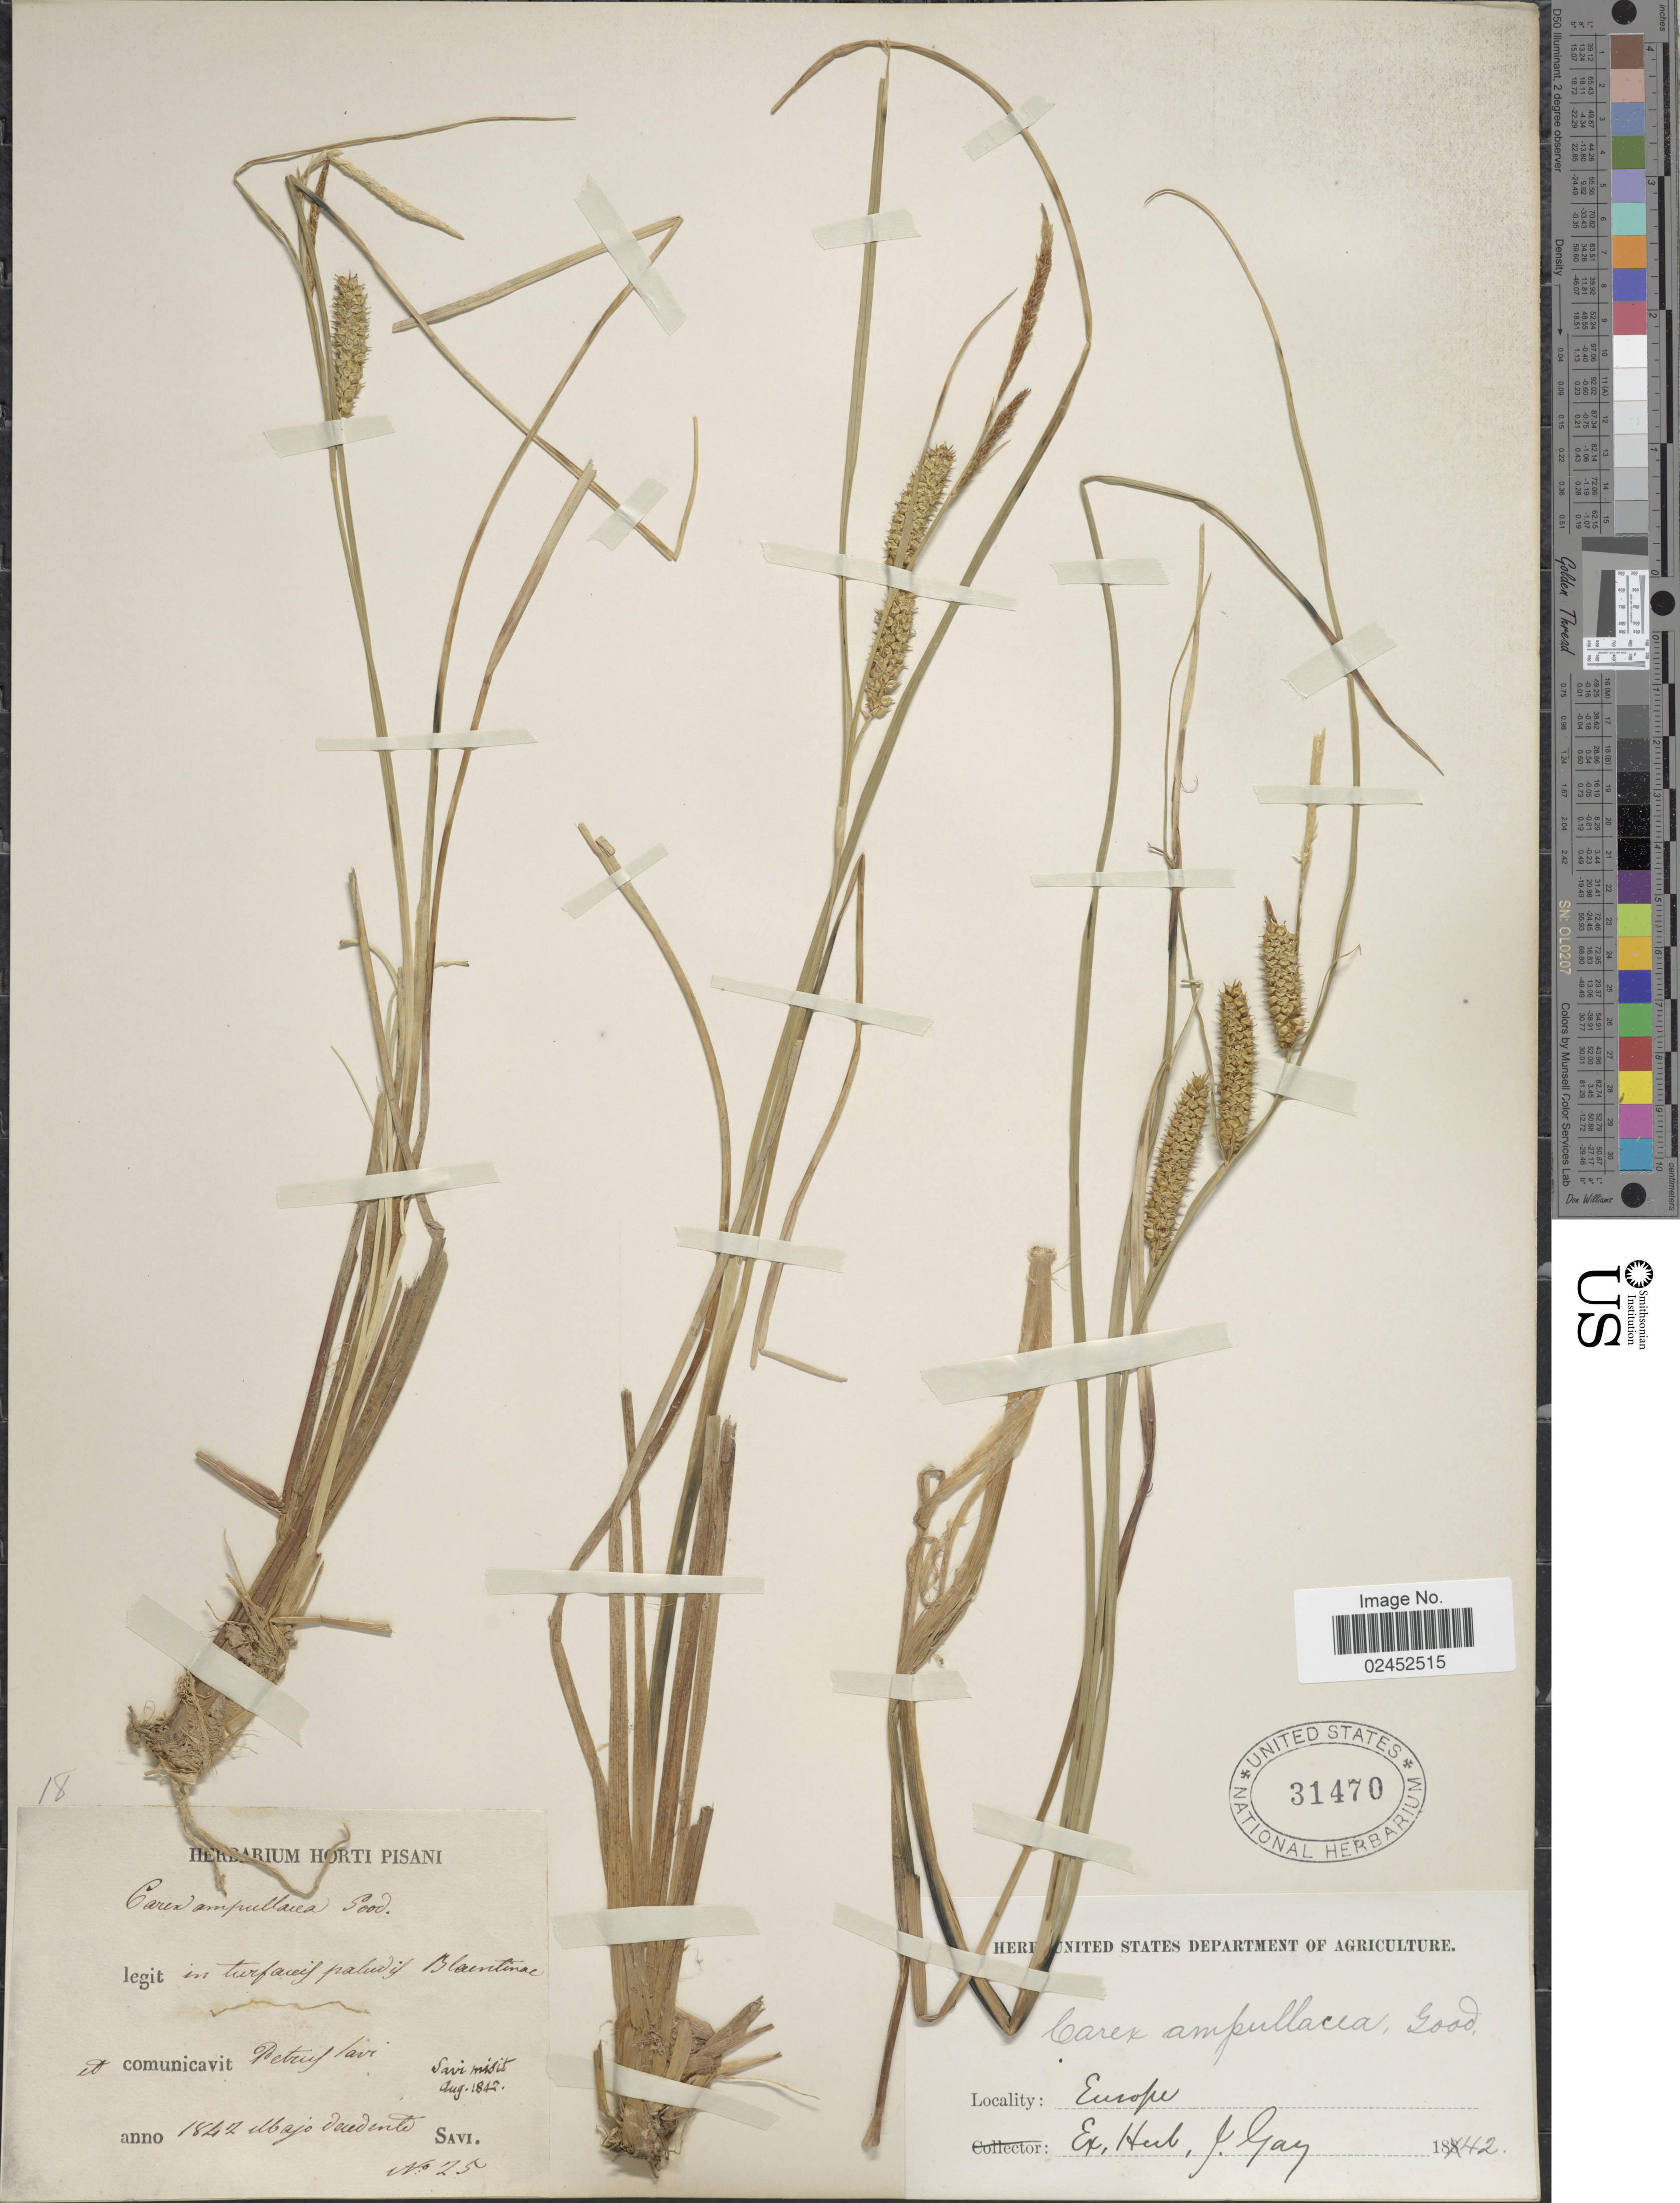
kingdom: Plantae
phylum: Tracheophyta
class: Liliopsida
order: Poales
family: Cyperaceae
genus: Carex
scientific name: Carex rostrata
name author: Stokes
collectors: G. Savi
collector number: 25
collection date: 1842-05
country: Italy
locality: Europe, in turfaceif paludif Blaintinae. [interpreted]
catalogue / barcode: US 31470